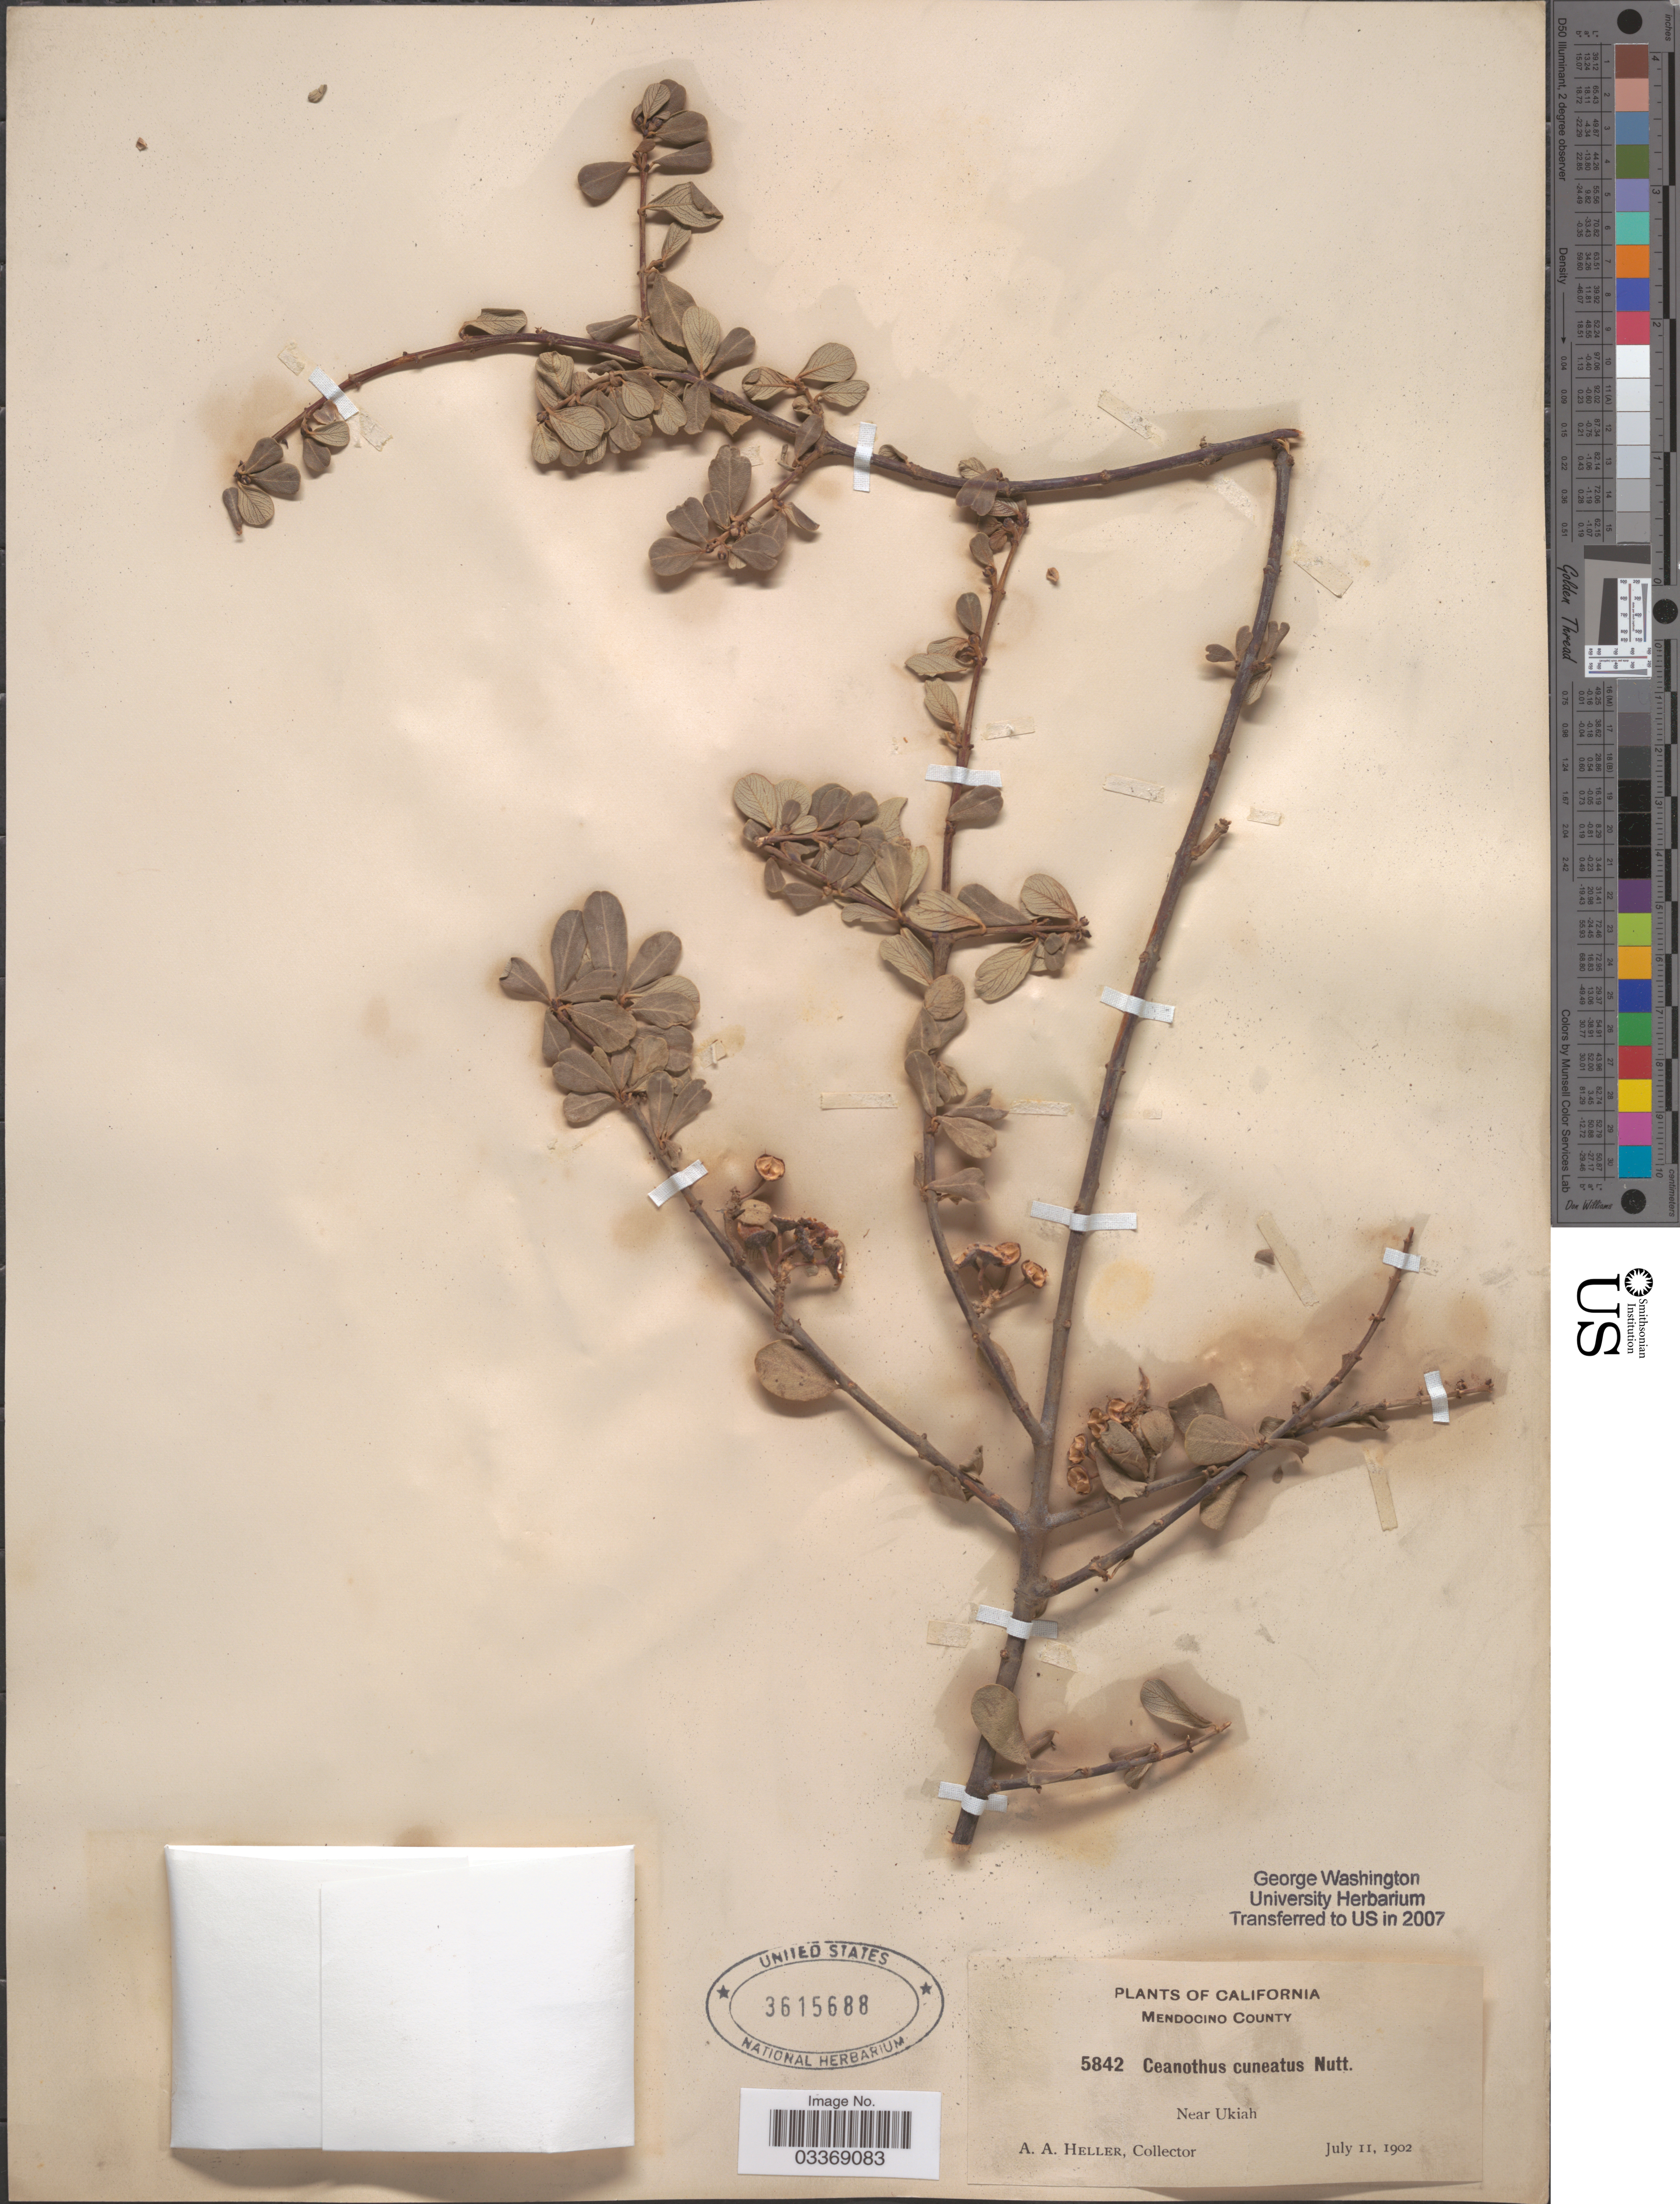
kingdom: Plantae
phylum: Tracheophyta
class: Magnoliopsida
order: Rosales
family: Rhamnaceae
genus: Ceanothus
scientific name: Ceanothus cuneatus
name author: (Hook.) Nutt.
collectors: A. A. Heller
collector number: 5842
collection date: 1902-07-11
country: United States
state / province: California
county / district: Mendocino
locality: Mendocino County. Near Ukiah.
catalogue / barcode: US 3615688